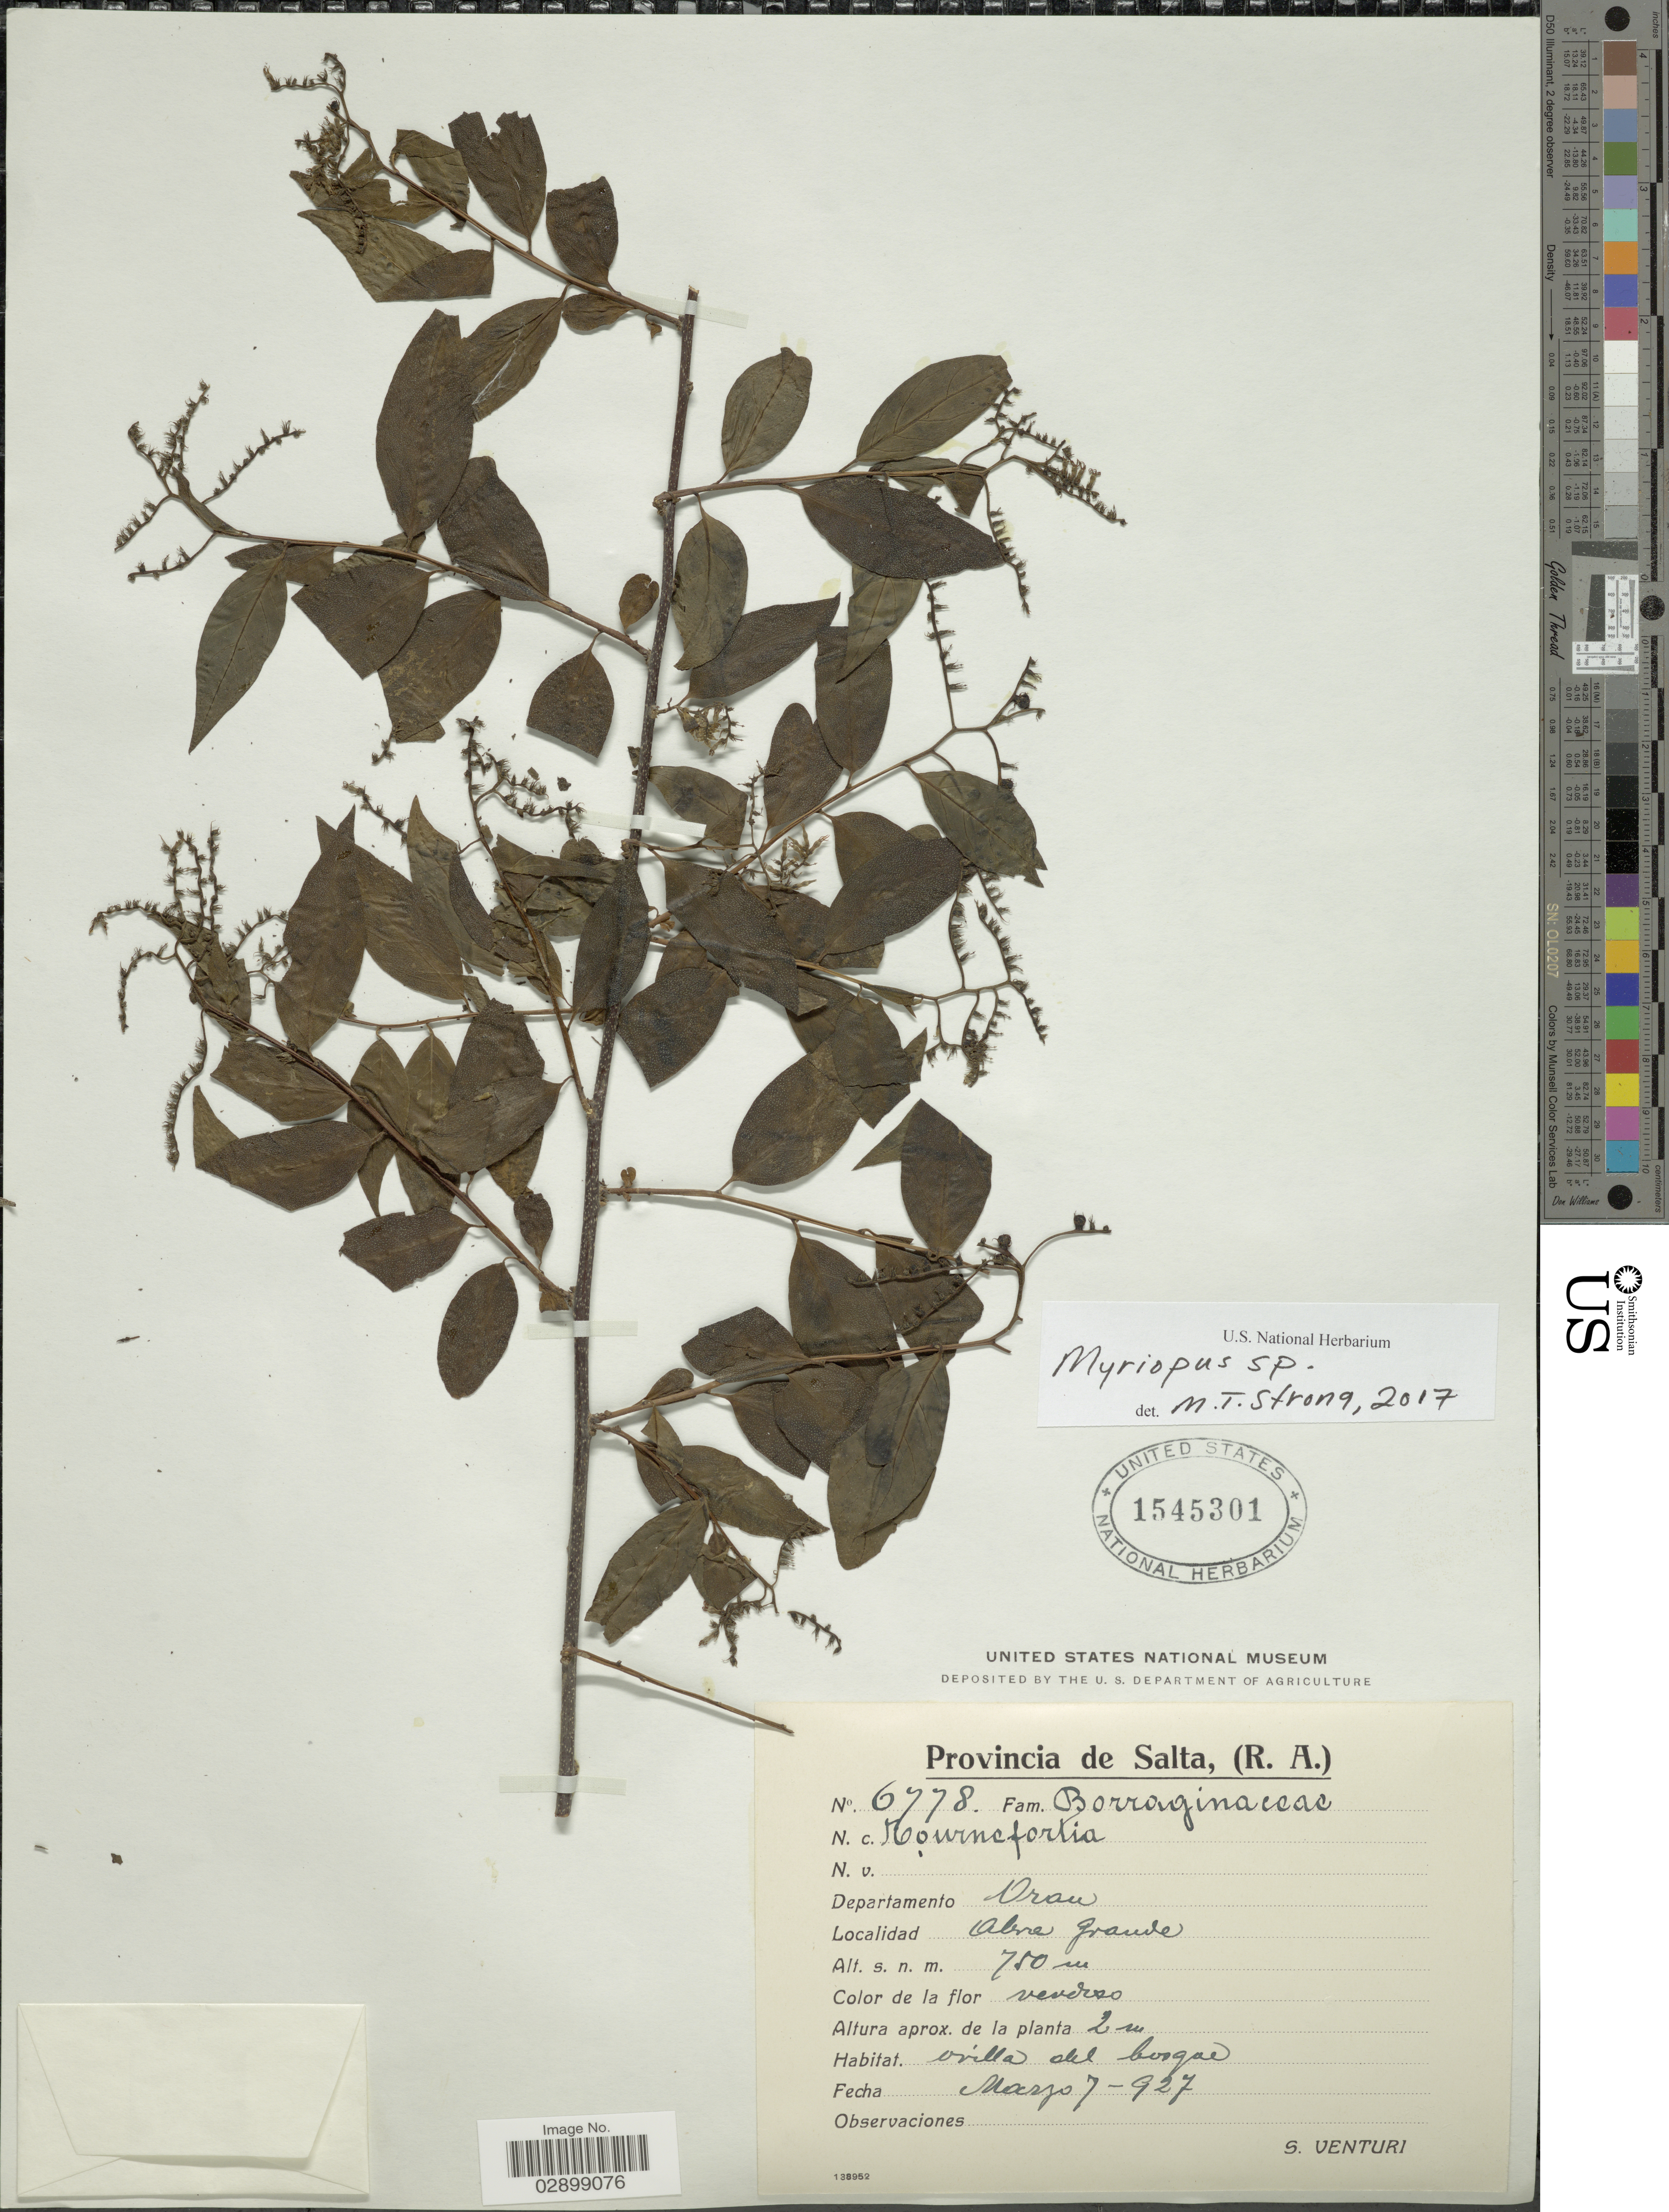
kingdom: Plantae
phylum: Tracheophyta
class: Magnoliopsida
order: Boraginales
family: Heliotropiaceae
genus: Myriopus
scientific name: Myriopus sp.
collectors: S. Venturi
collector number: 6778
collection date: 1927-03-07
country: Argentina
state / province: Salta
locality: Departamento Oran. Abre Grande.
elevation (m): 750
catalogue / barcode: US 1545301